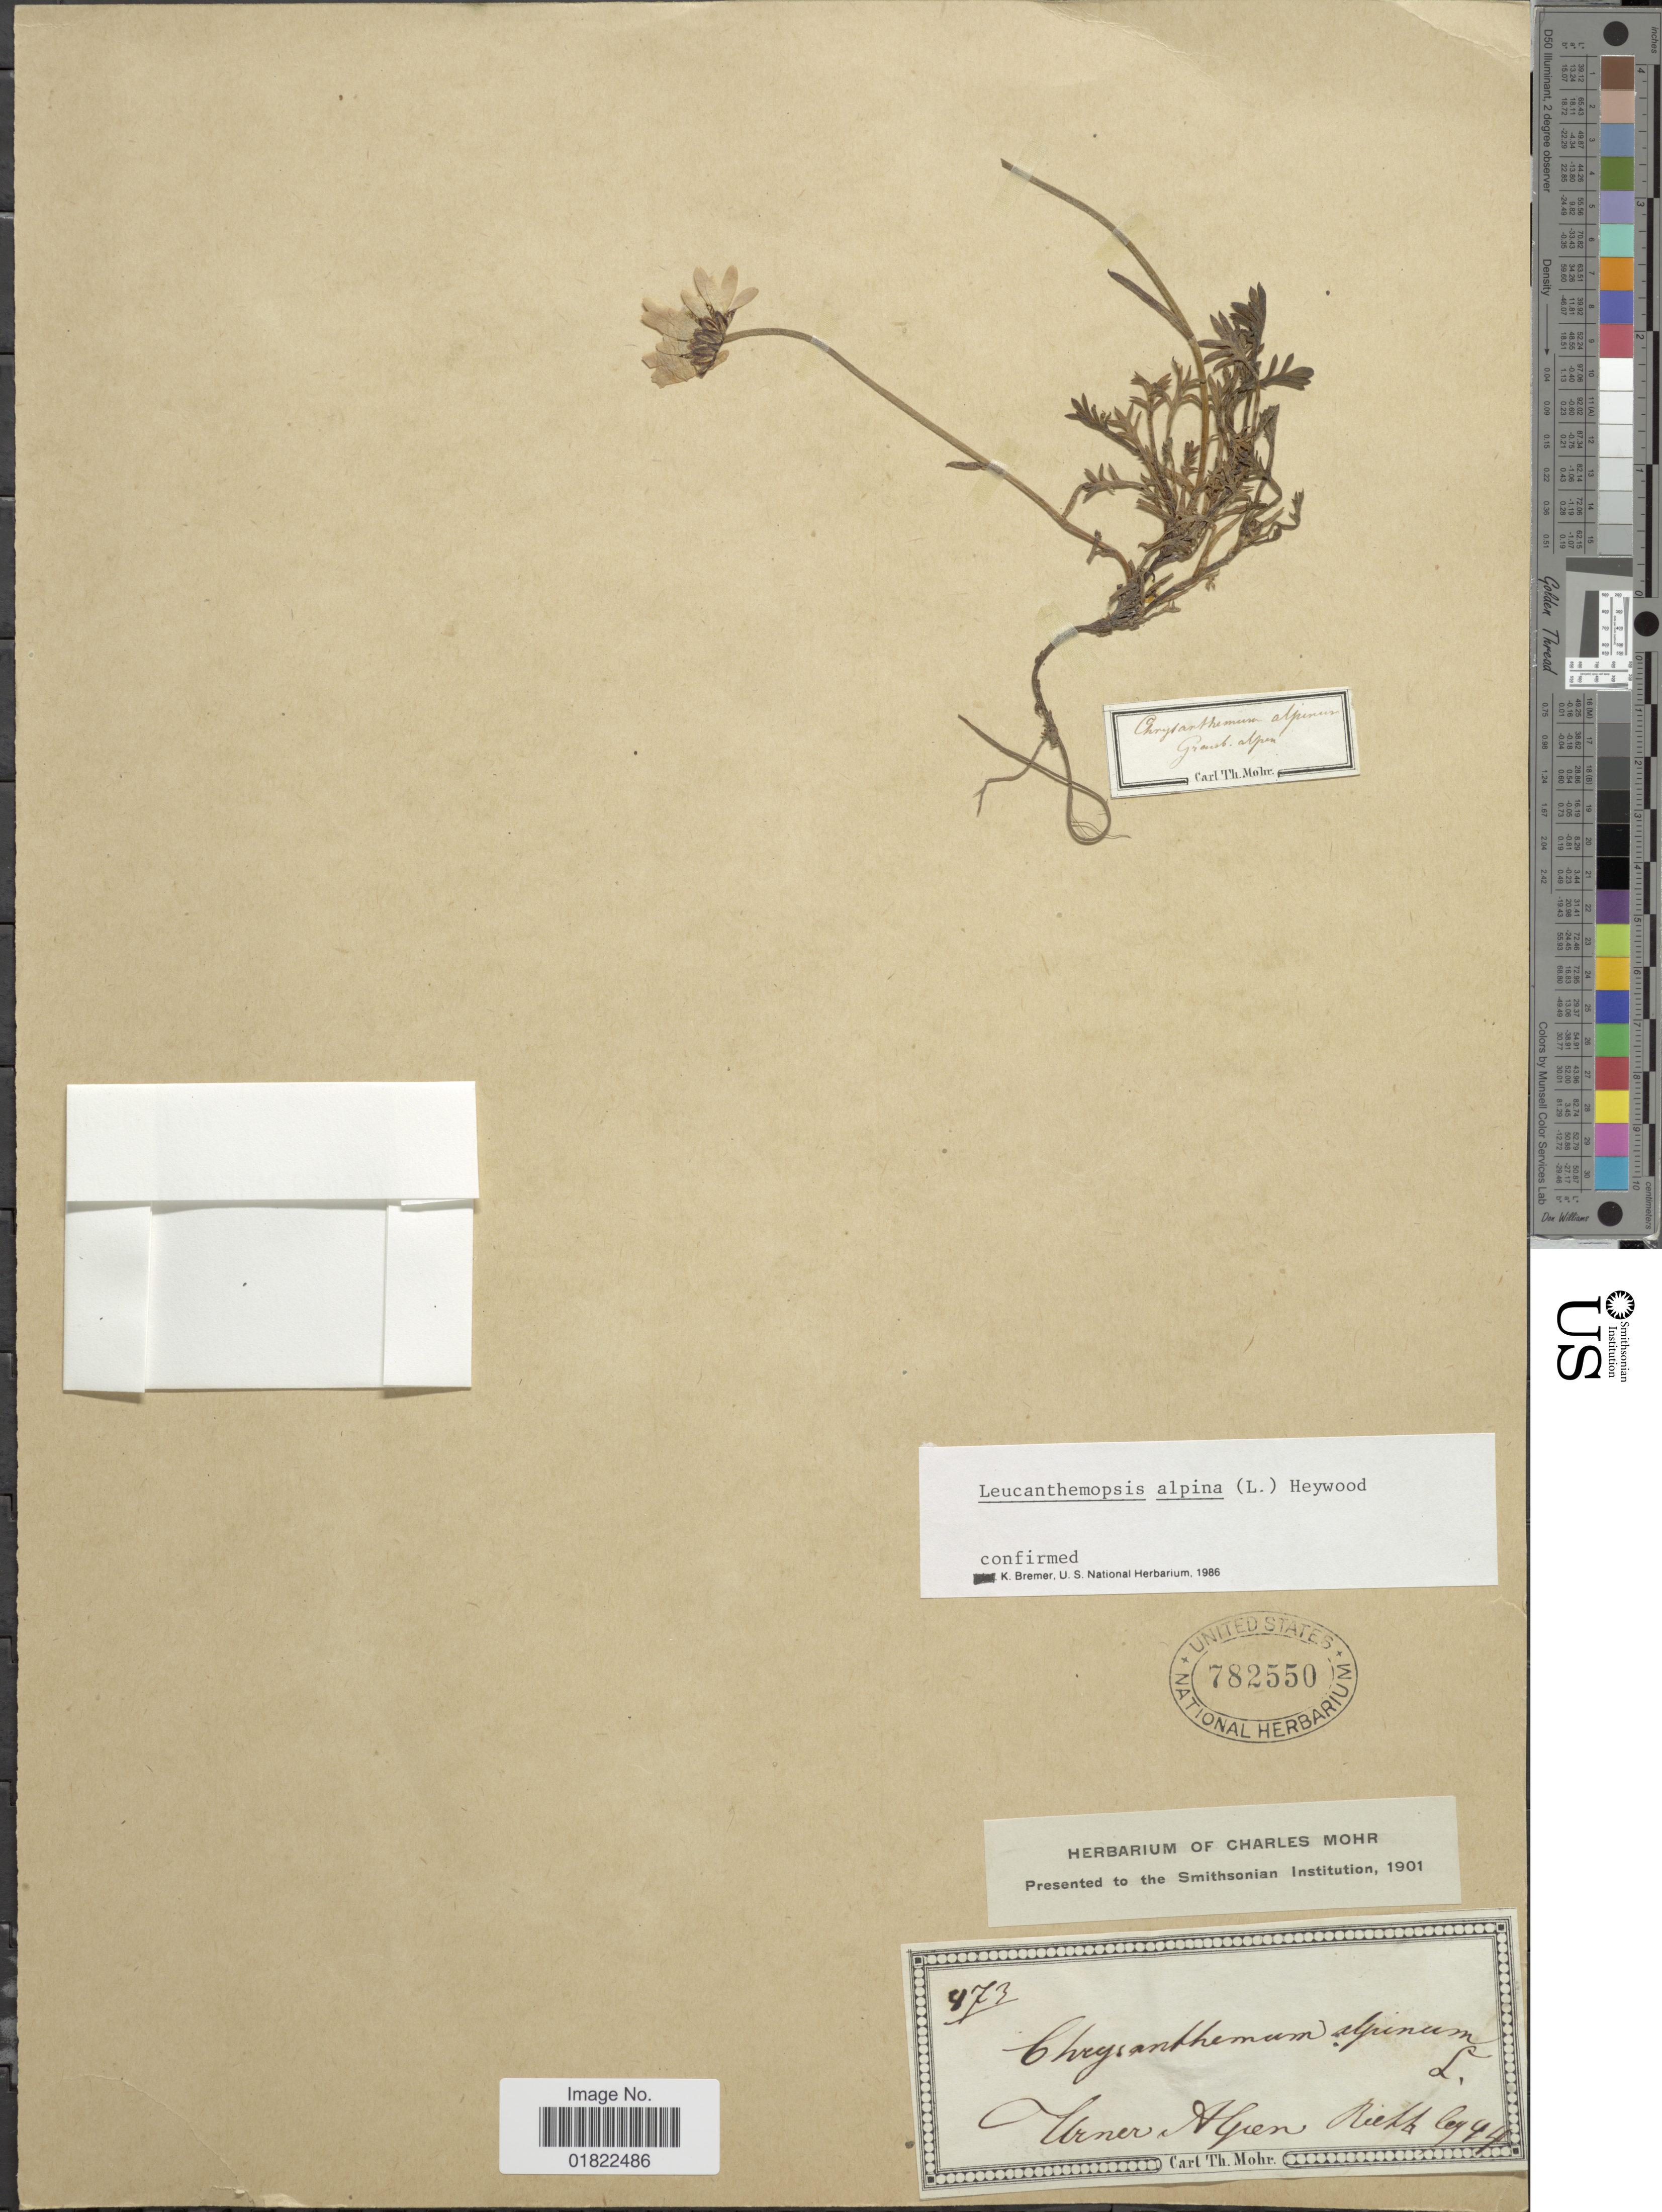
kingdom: Plantae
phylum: Tracheophyta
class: Magnoliopsida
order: Asterales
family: Asteraceae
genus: Leucanthemopsis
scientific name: Leucanthemopsis alpina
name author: (L.) Heywood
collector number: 473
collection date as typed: Transcribed d/m/y: //94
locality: Urner Alpen [interpreted]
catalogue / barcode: US 782550